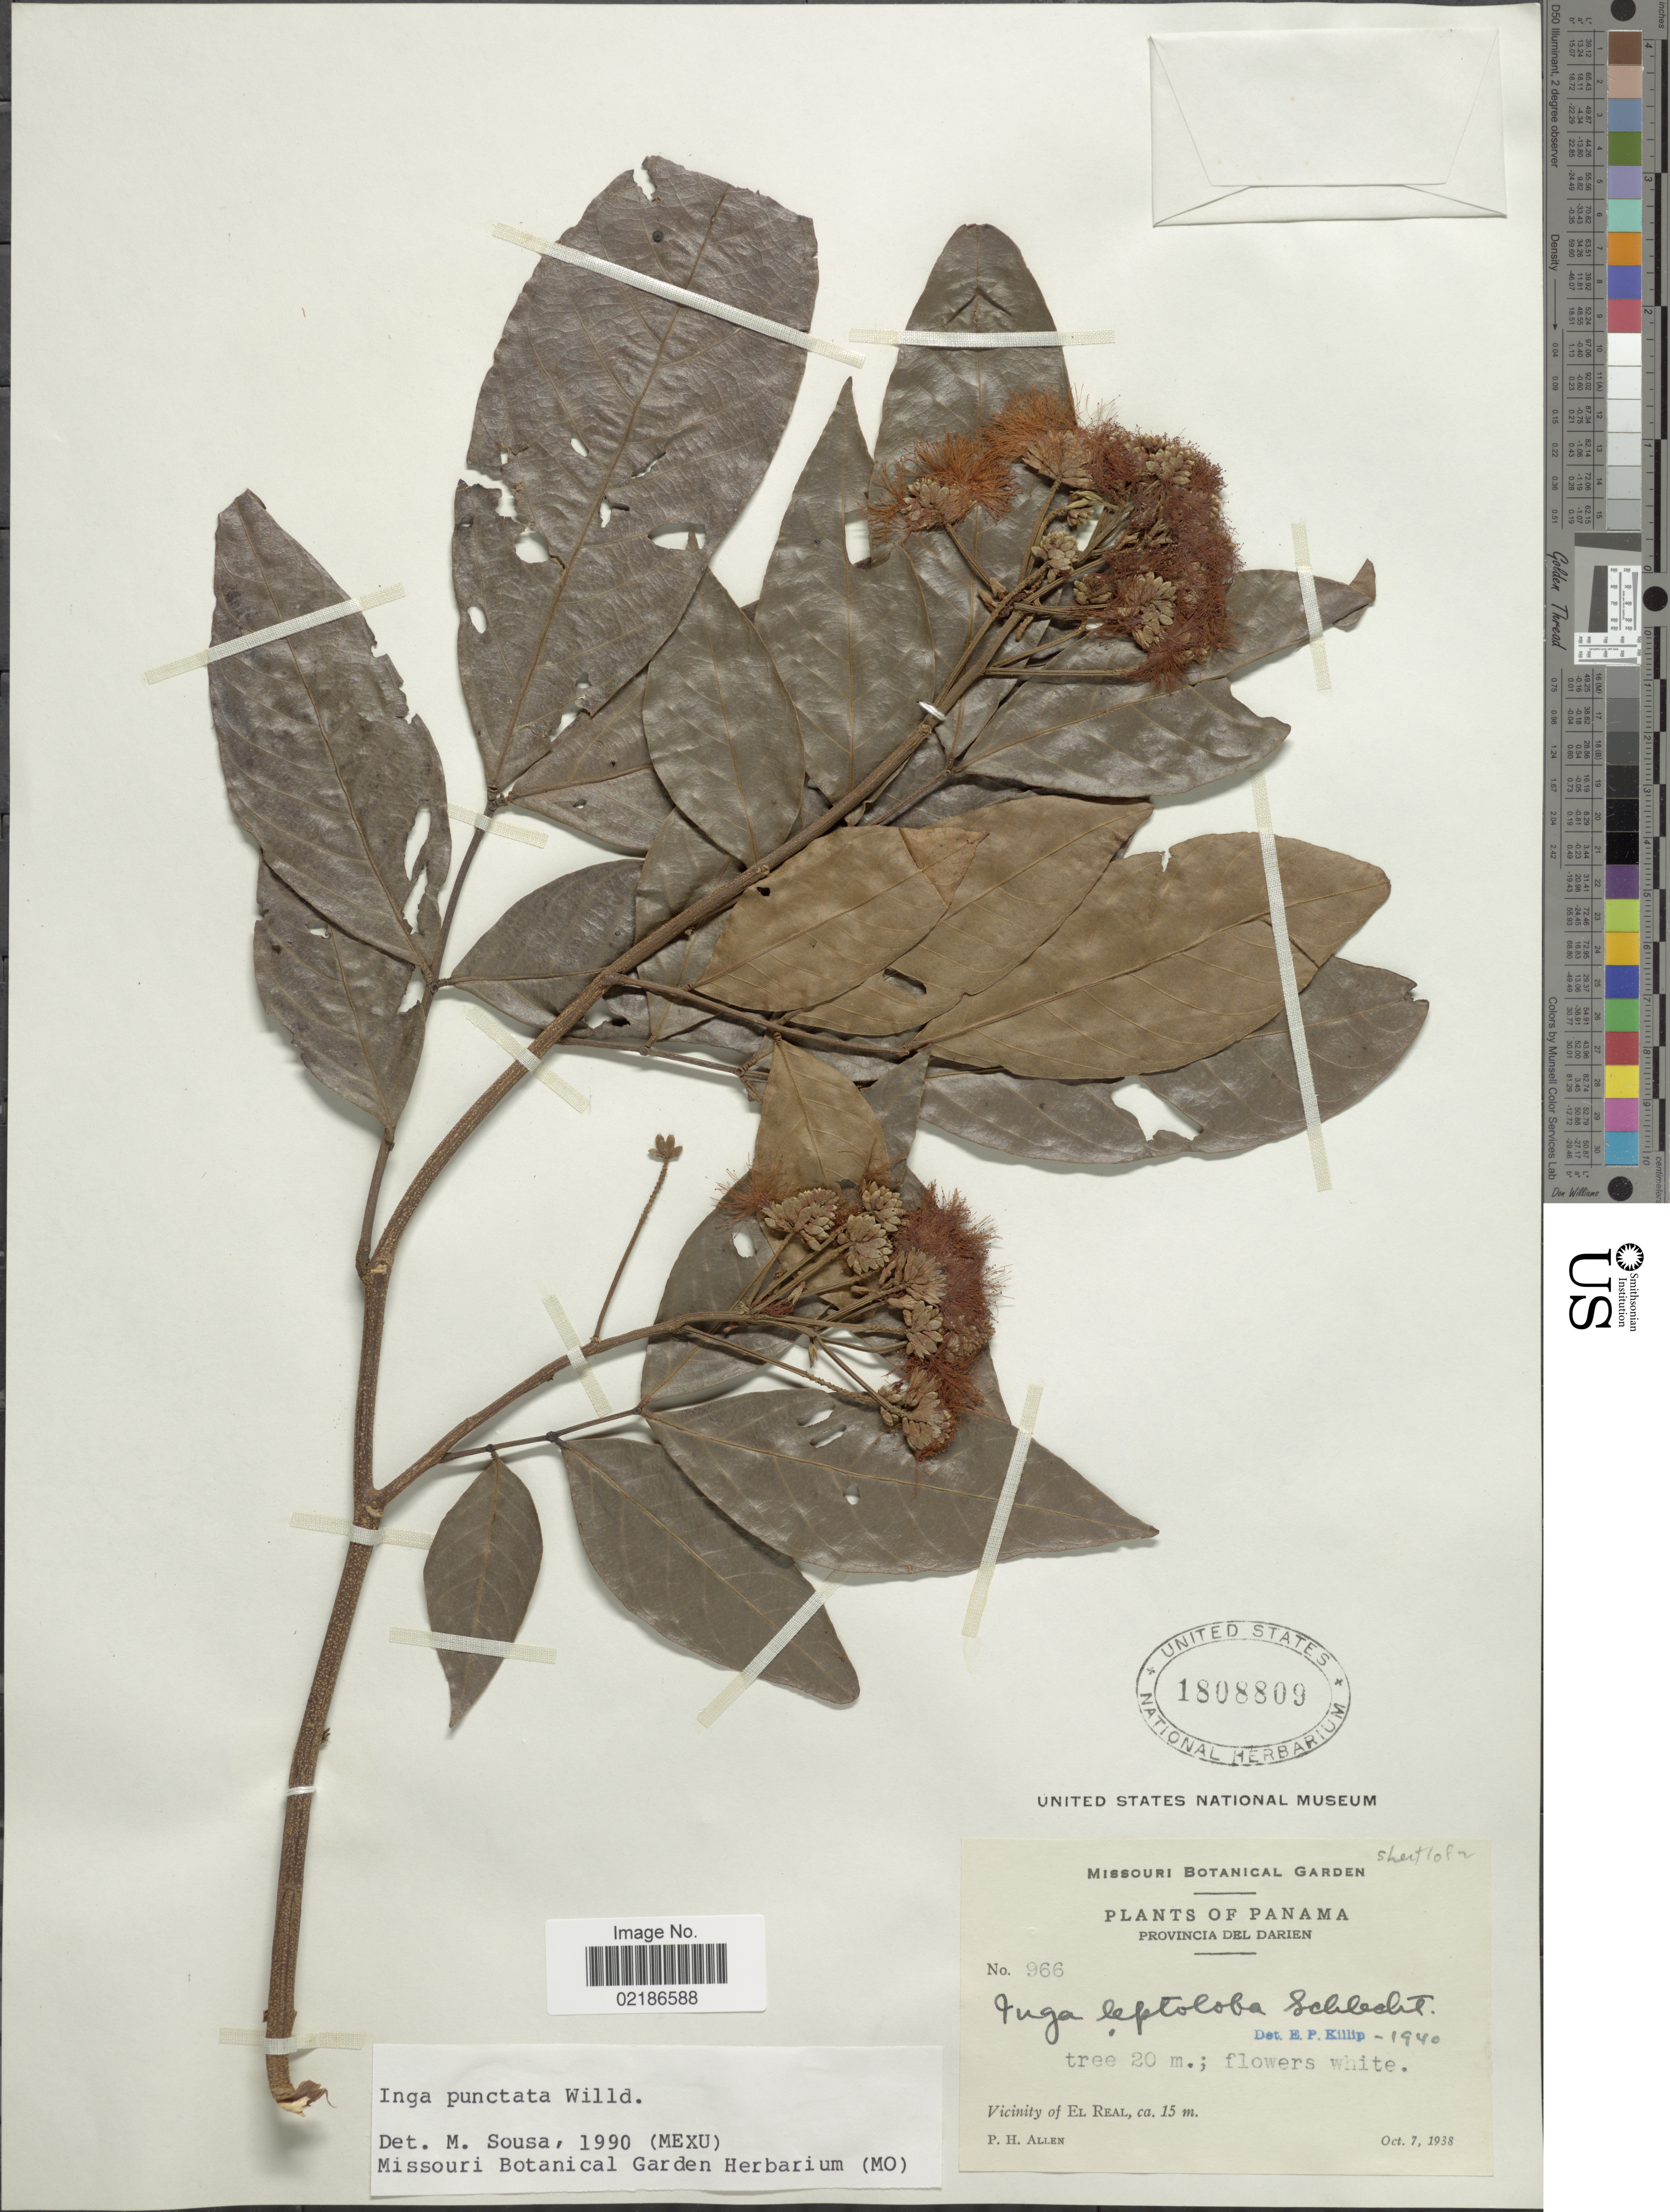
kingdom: Plantae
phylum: Tracheophyta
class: Magnoliopsida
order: Fabales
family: Fabaceae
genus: Inga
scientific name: Inga punctata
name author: Willd.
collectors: P. H. Allen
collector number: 966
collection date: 1938-10-07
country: Panama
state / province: Darién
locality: Vicinity of El Real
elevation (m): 15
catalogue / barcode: US 1808809